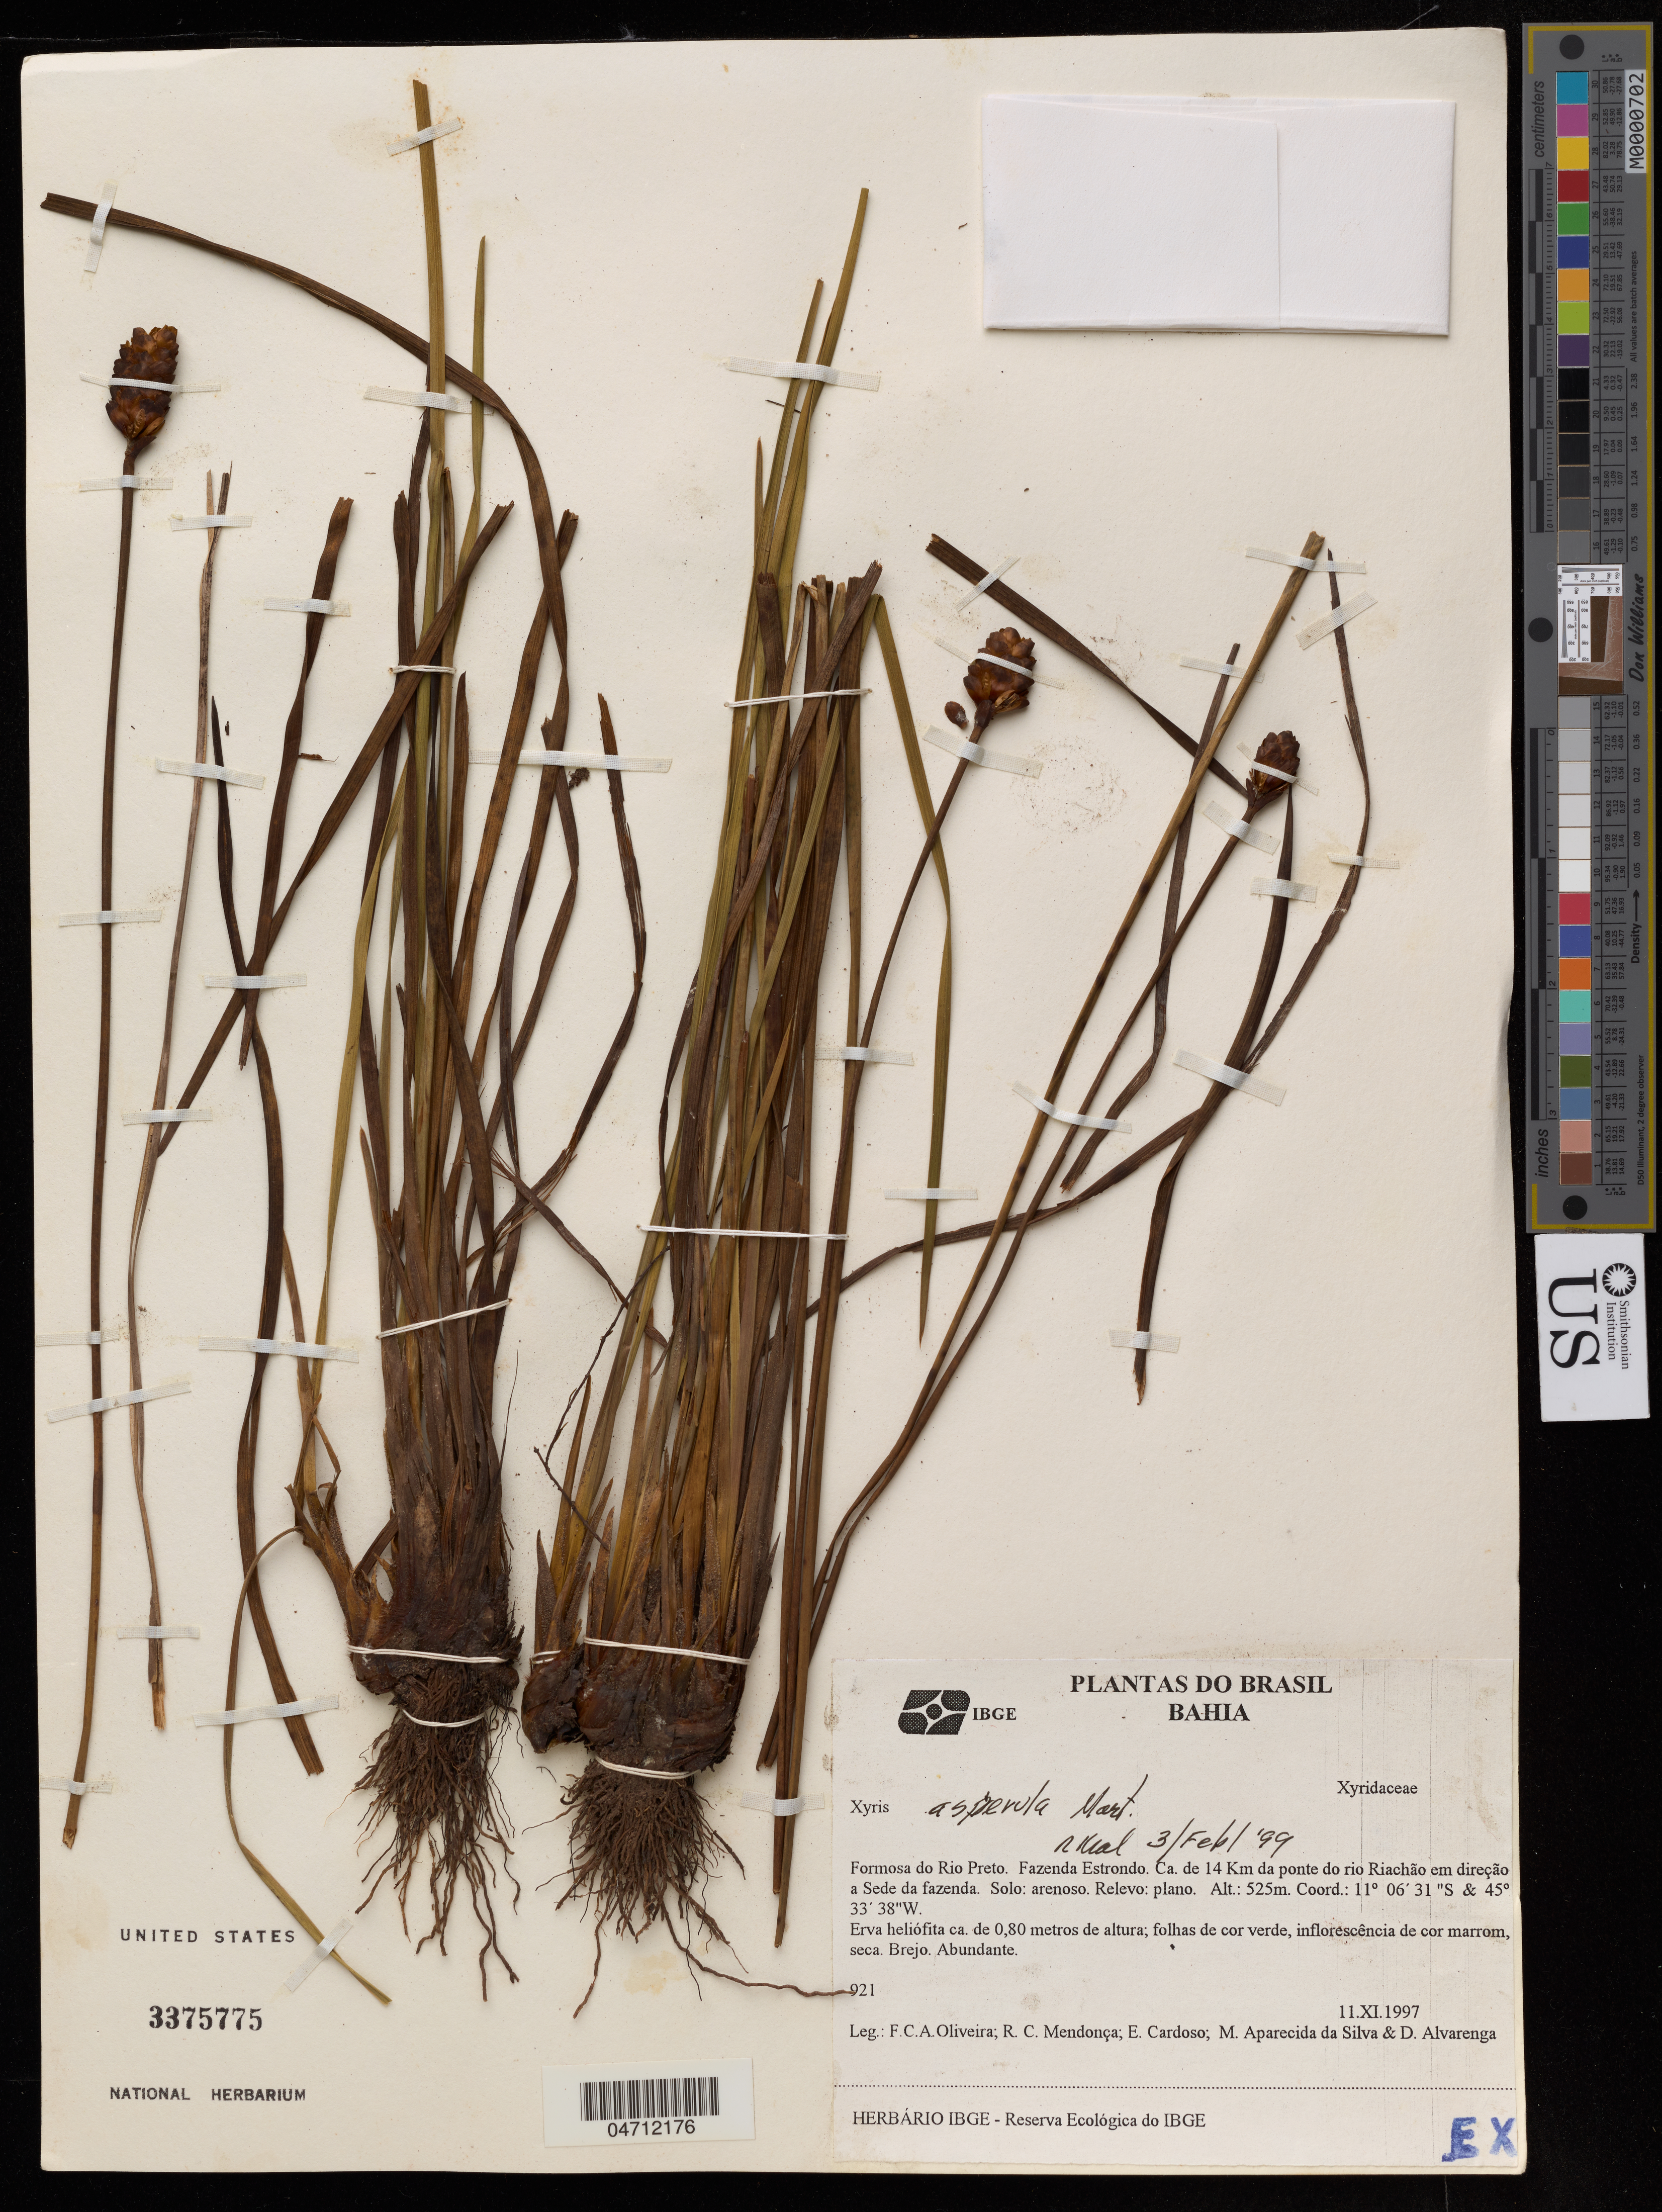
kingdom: Plantae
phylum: Tracheophyta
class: Liliopsida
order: Poales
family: Xyridaceae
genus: Xyris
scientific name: Xyris asperula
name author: Mart.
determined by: Kral, Robert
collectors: F. C. A. Oliveira, F. R. Mendonca, E. Cardoso, M. A. Silva & D. Alvarenga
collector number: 921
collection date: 1997-11-11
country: Brazil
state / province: Bahia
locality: Formosa do Rio Preto, Fazenda Estrondo, Ca. de 6 Km apos a ponte do corrego Riachao em direccao a Sede da fazenda.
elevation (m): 510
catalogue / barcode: US 3375775